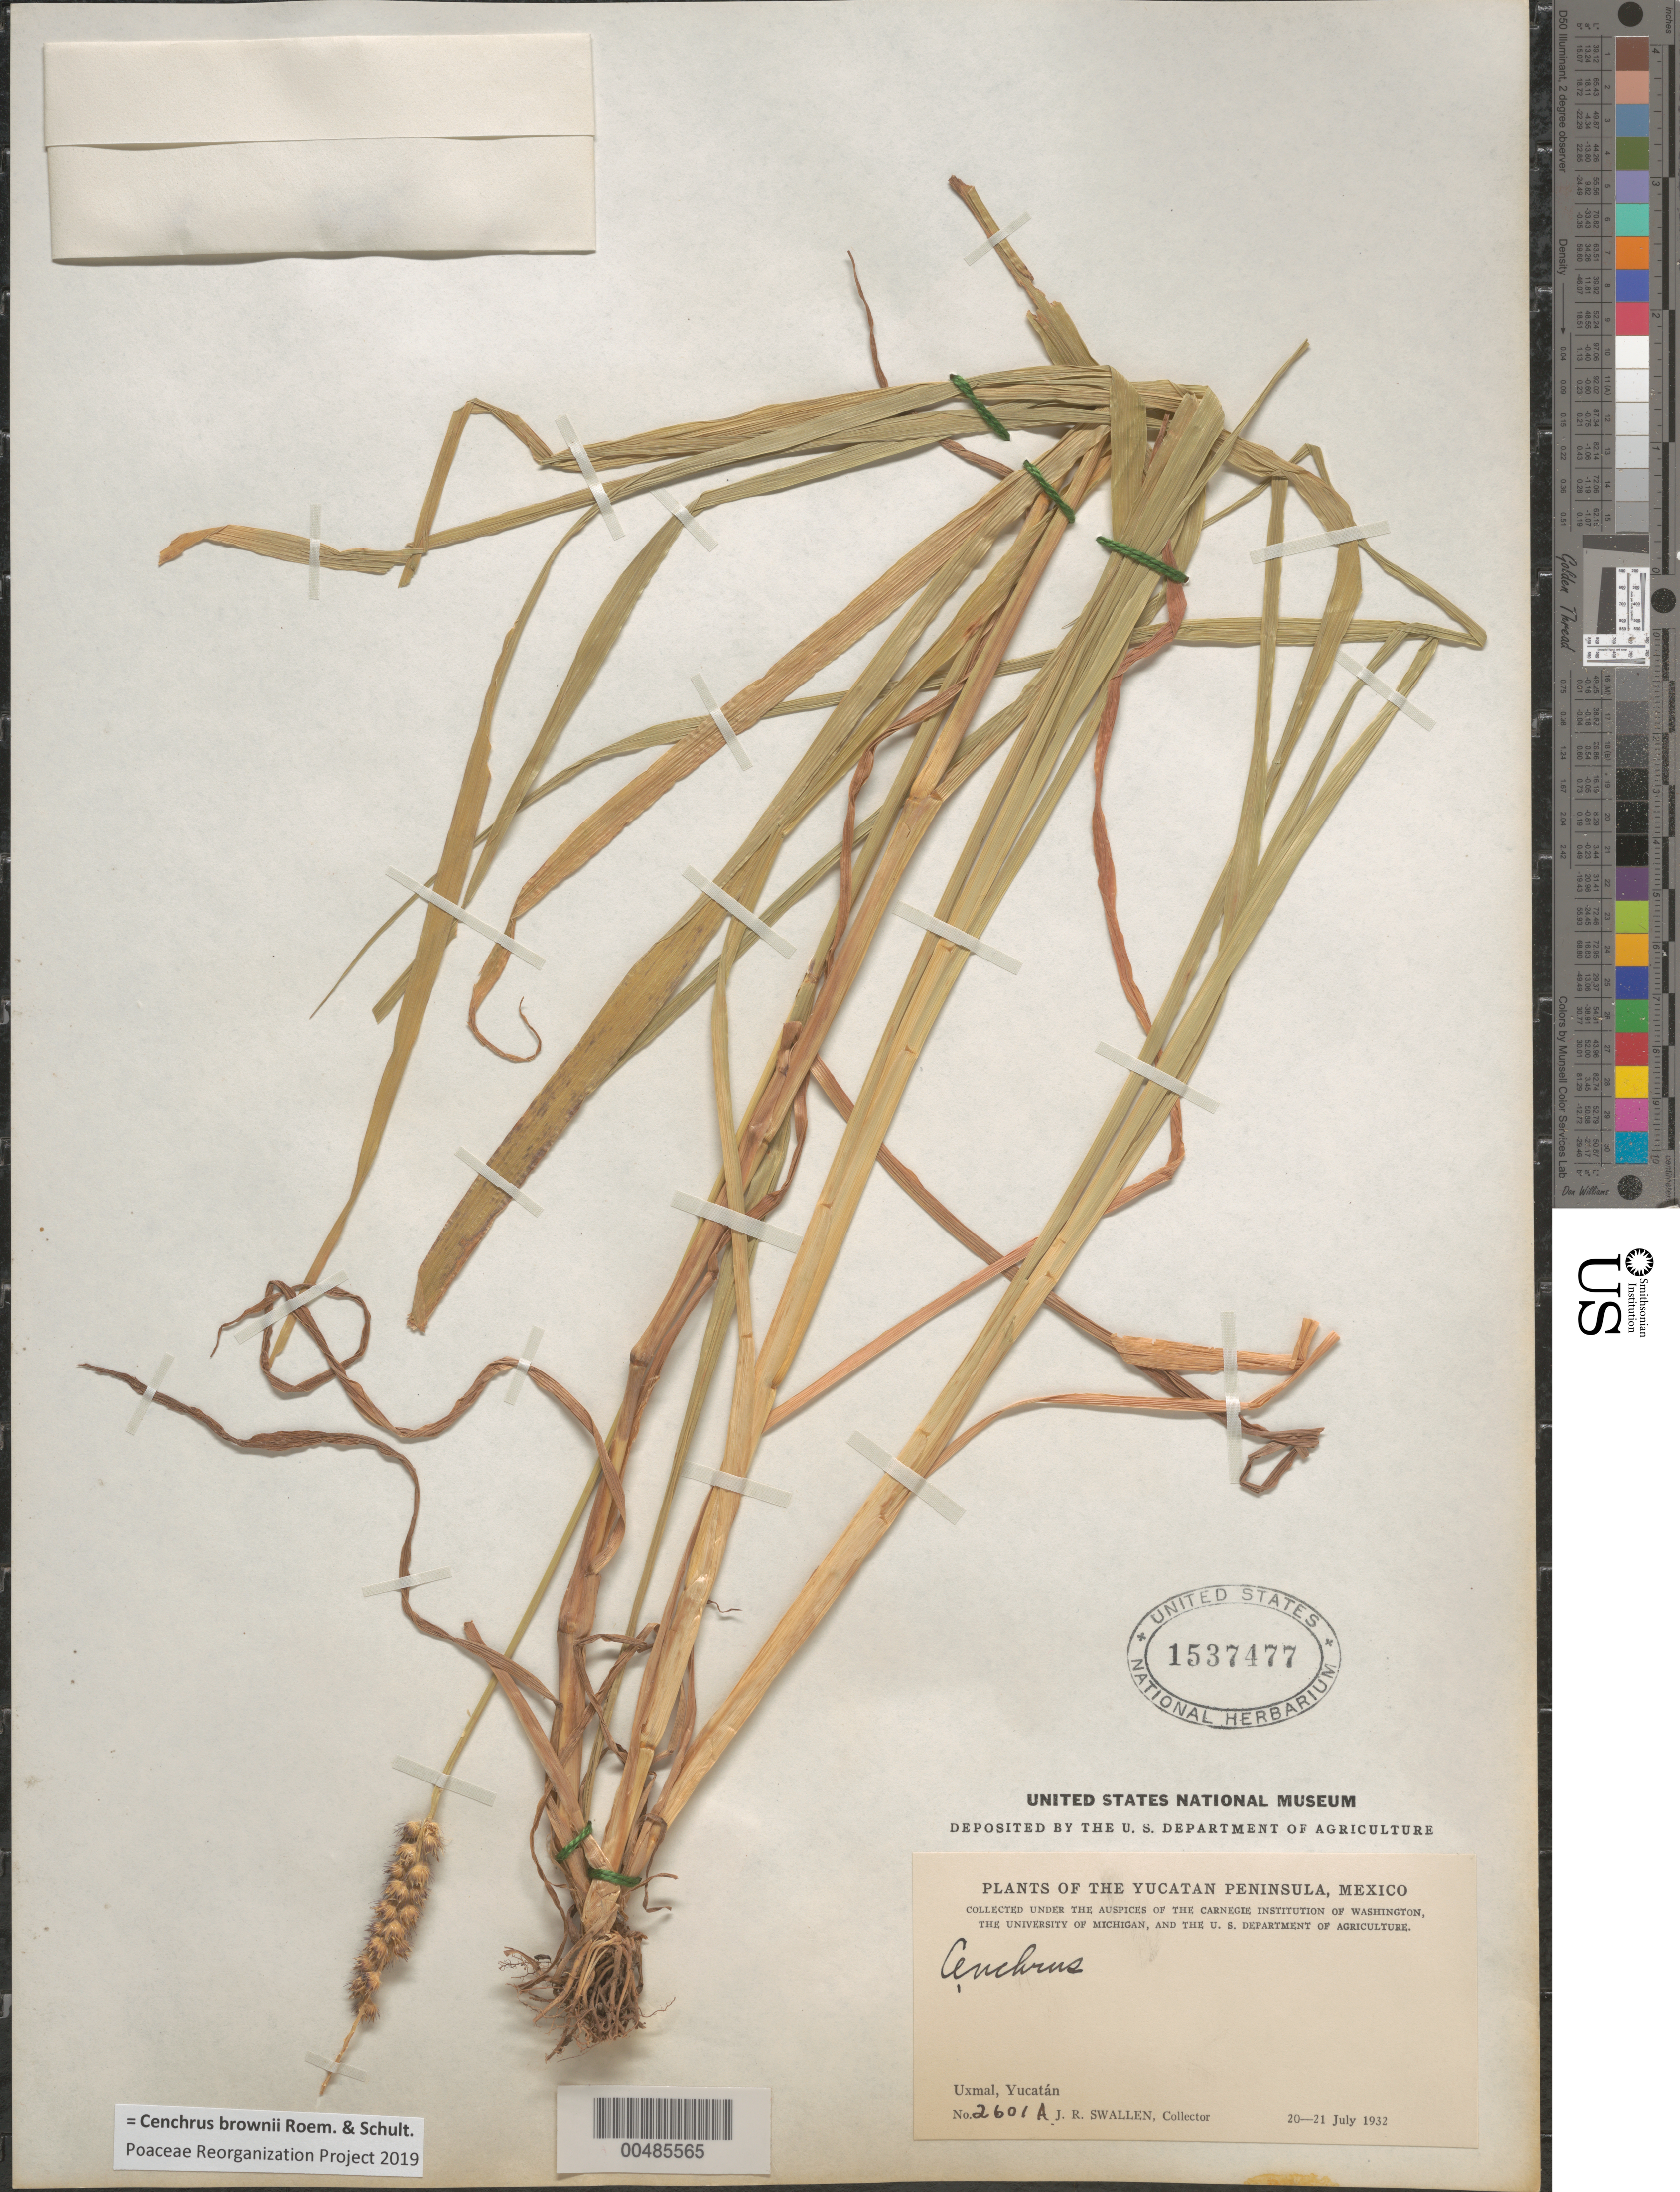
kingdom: Plantae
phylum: Tracheophyta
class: Liliopsida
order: Poales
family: Poaceae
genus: Cenchrus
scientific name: Cenchrus brownii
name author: Roem. & Schult.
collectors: J. R. Swallen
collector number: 2601A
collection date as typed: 20 Jul 1932 to 21 Jul 1932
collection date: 1932-07-20/1932-07-21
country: Mexico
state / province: Yucatan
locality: Yucatan Peninsula, Uxmal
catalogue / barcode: US 1537477